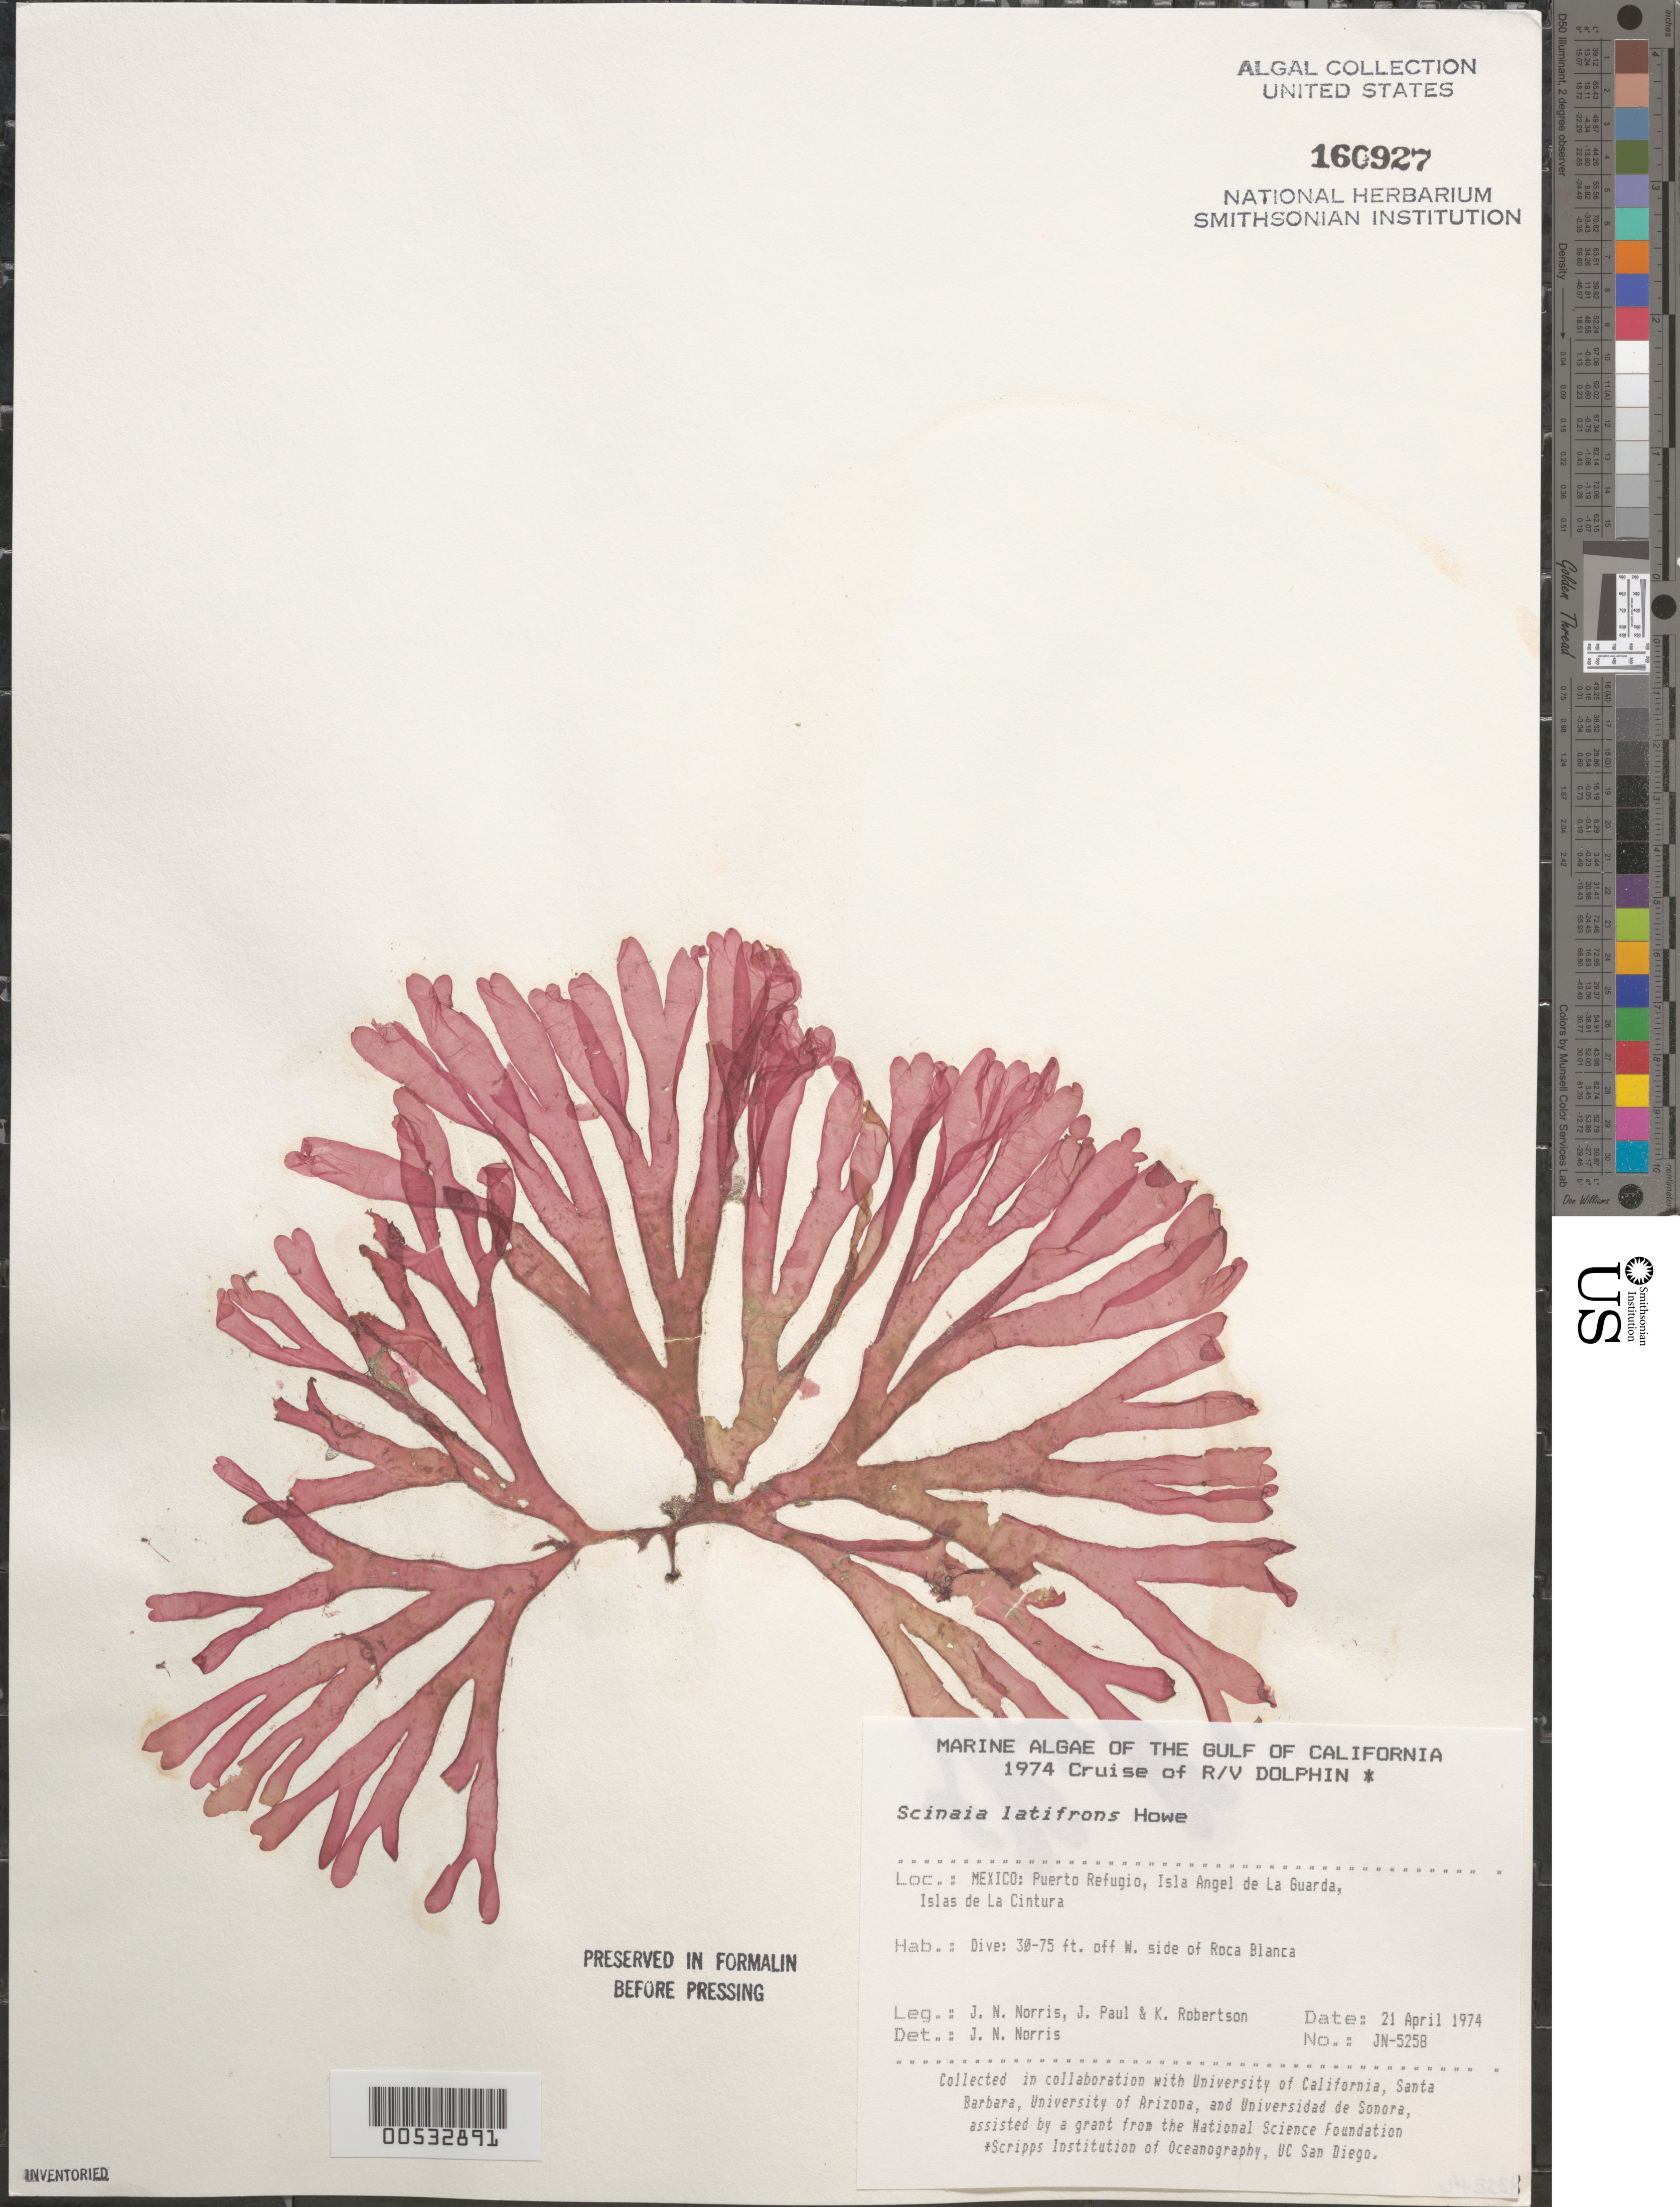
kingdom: Plantae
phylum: Rhodophyta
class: Florideophyceae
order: Nemaliales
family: Scinaiaceae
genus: Scinaia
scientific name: Scinaia latifrons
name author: M. Howe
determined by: Norris, James N.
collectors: J. N. Norris, J. Paul & K. Robertson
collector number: JN-5258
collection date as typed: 21 Apr 1974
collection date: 1974-04-21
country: Mexico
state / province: Baja California Norte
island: Isla Angel de la Guarda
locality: Roca Blanca, Puerto Refugio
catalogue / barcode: US 160927